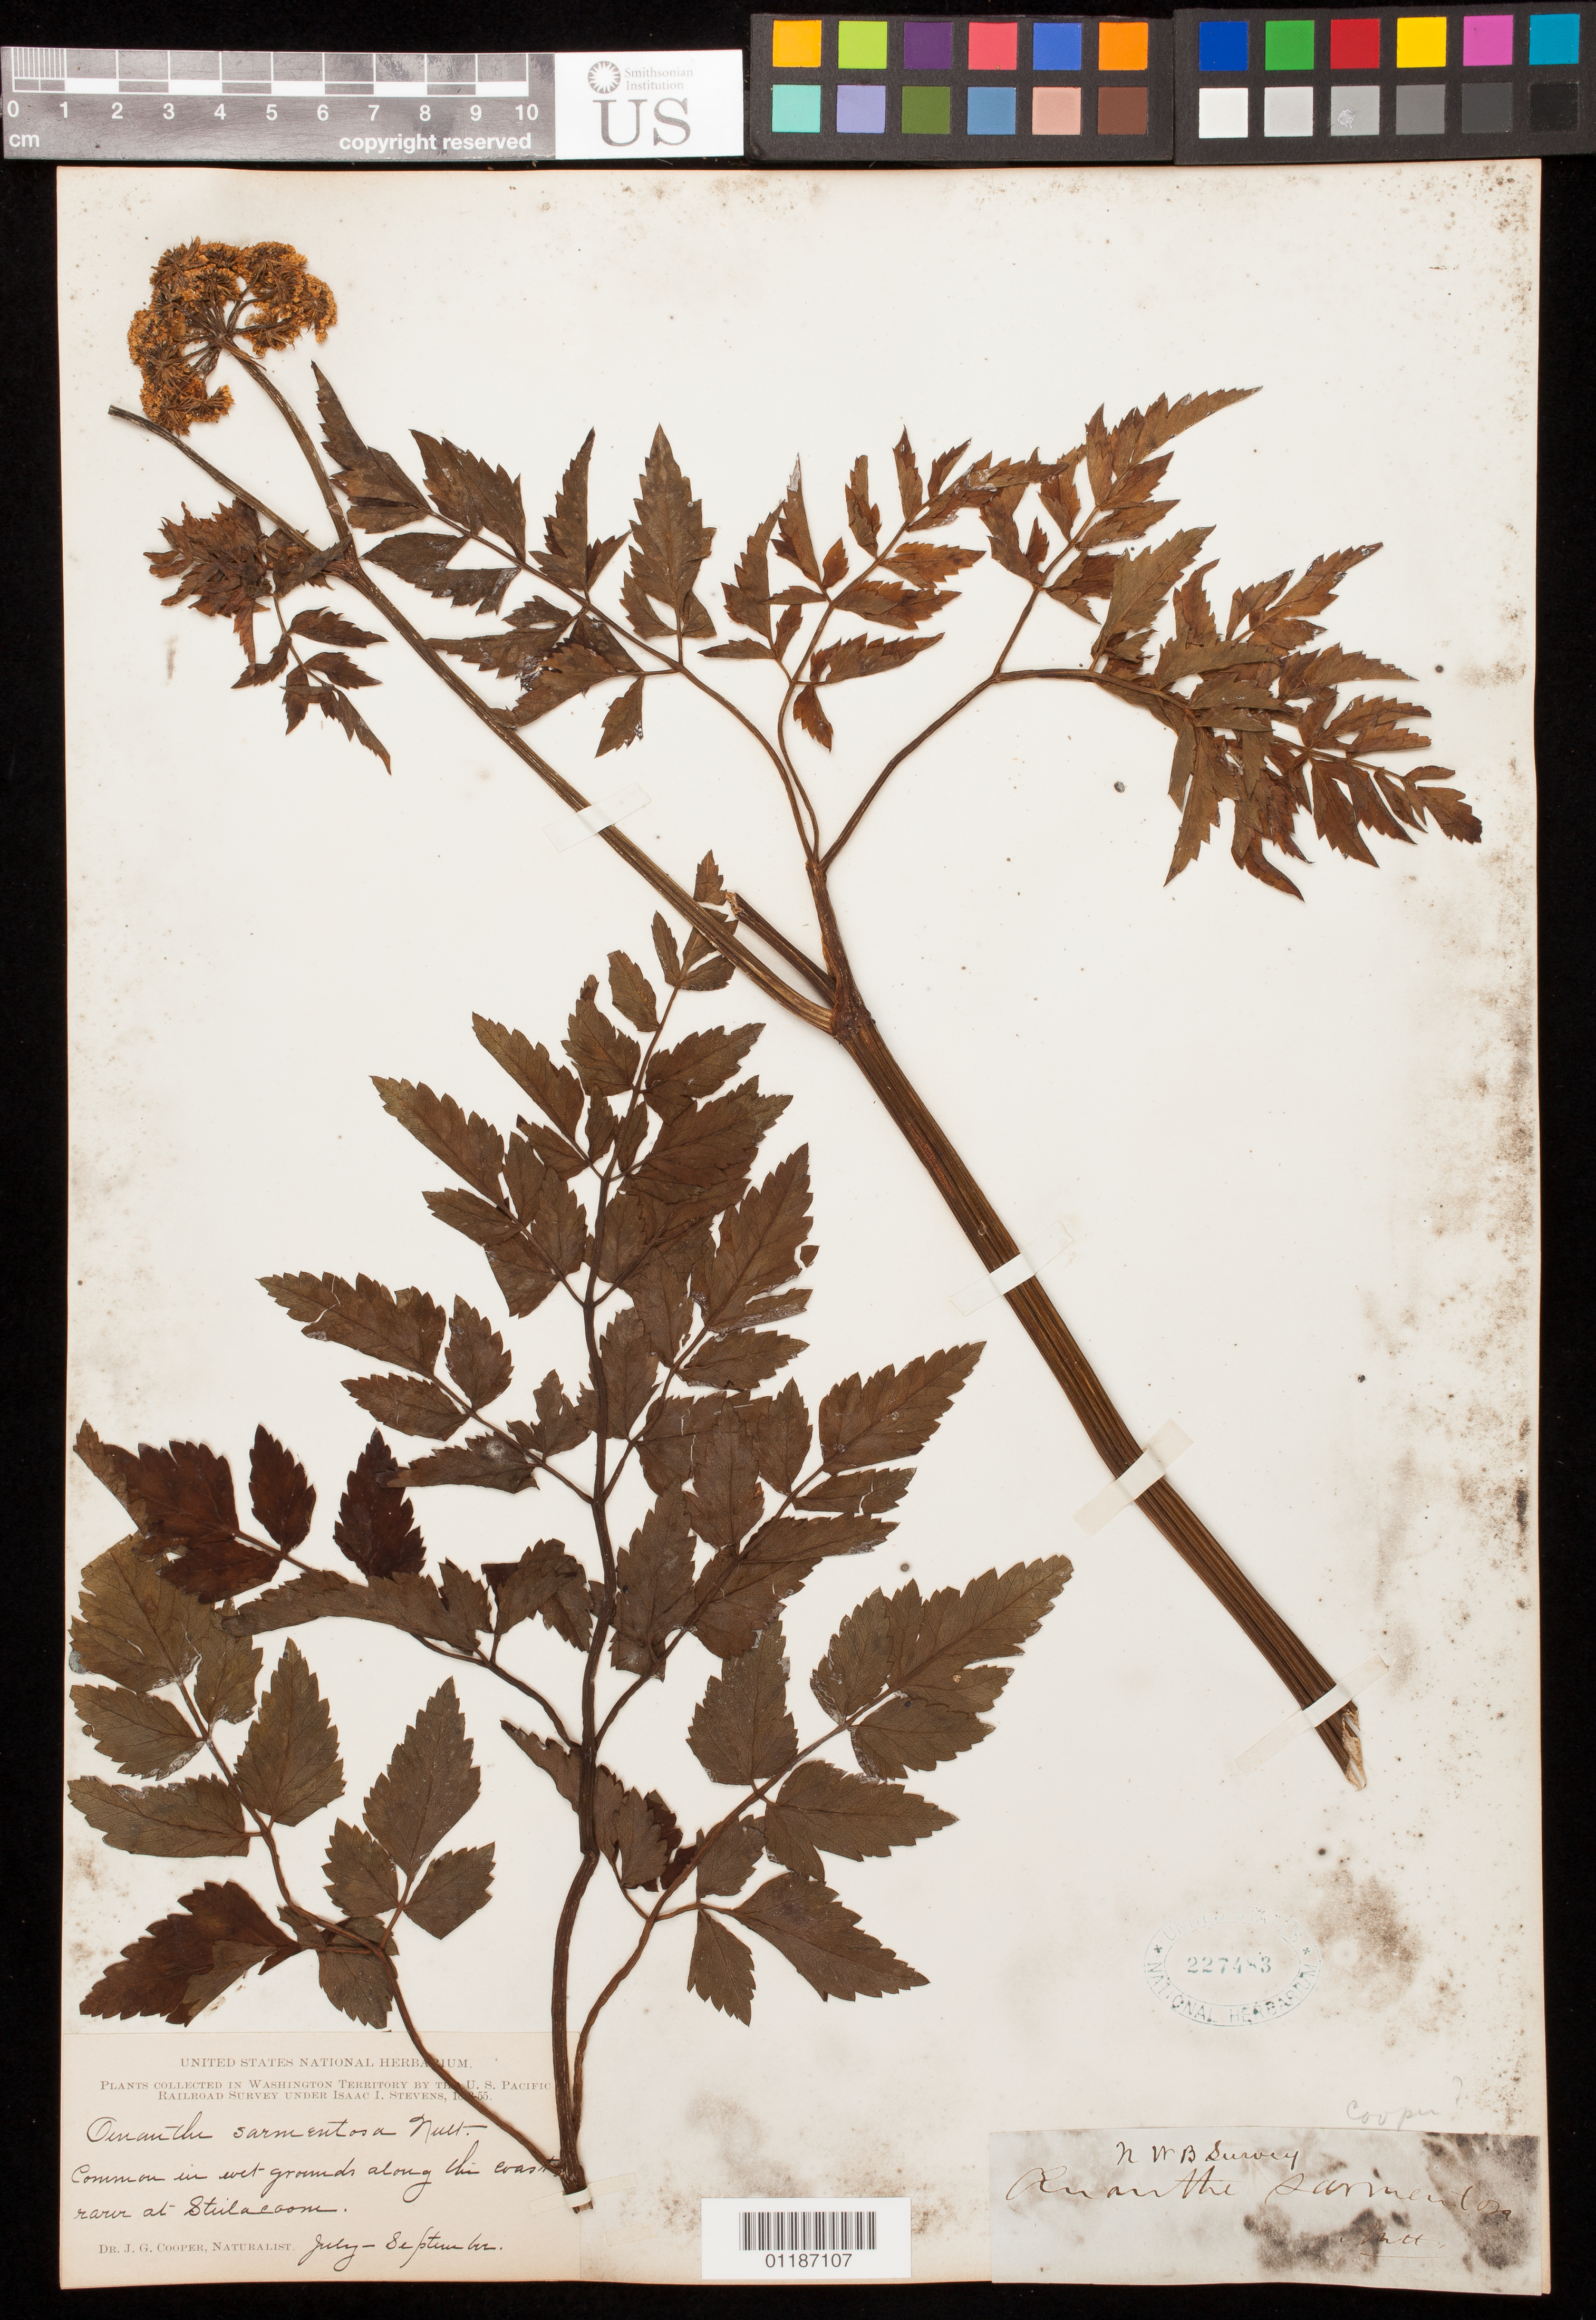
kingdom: Plantae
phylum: Tracheophyta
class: Magnoliopsida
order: Apiales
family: Apiaceae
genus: Oenanthe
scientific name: Oenanthe sarmentosa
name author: C. Presl ex DC.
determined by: Yatskievych, G. A.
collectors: J. G. Cooper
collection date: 1853/1855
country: United States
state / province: Washington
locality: July - September. Steilacoom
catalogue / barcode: US 227483